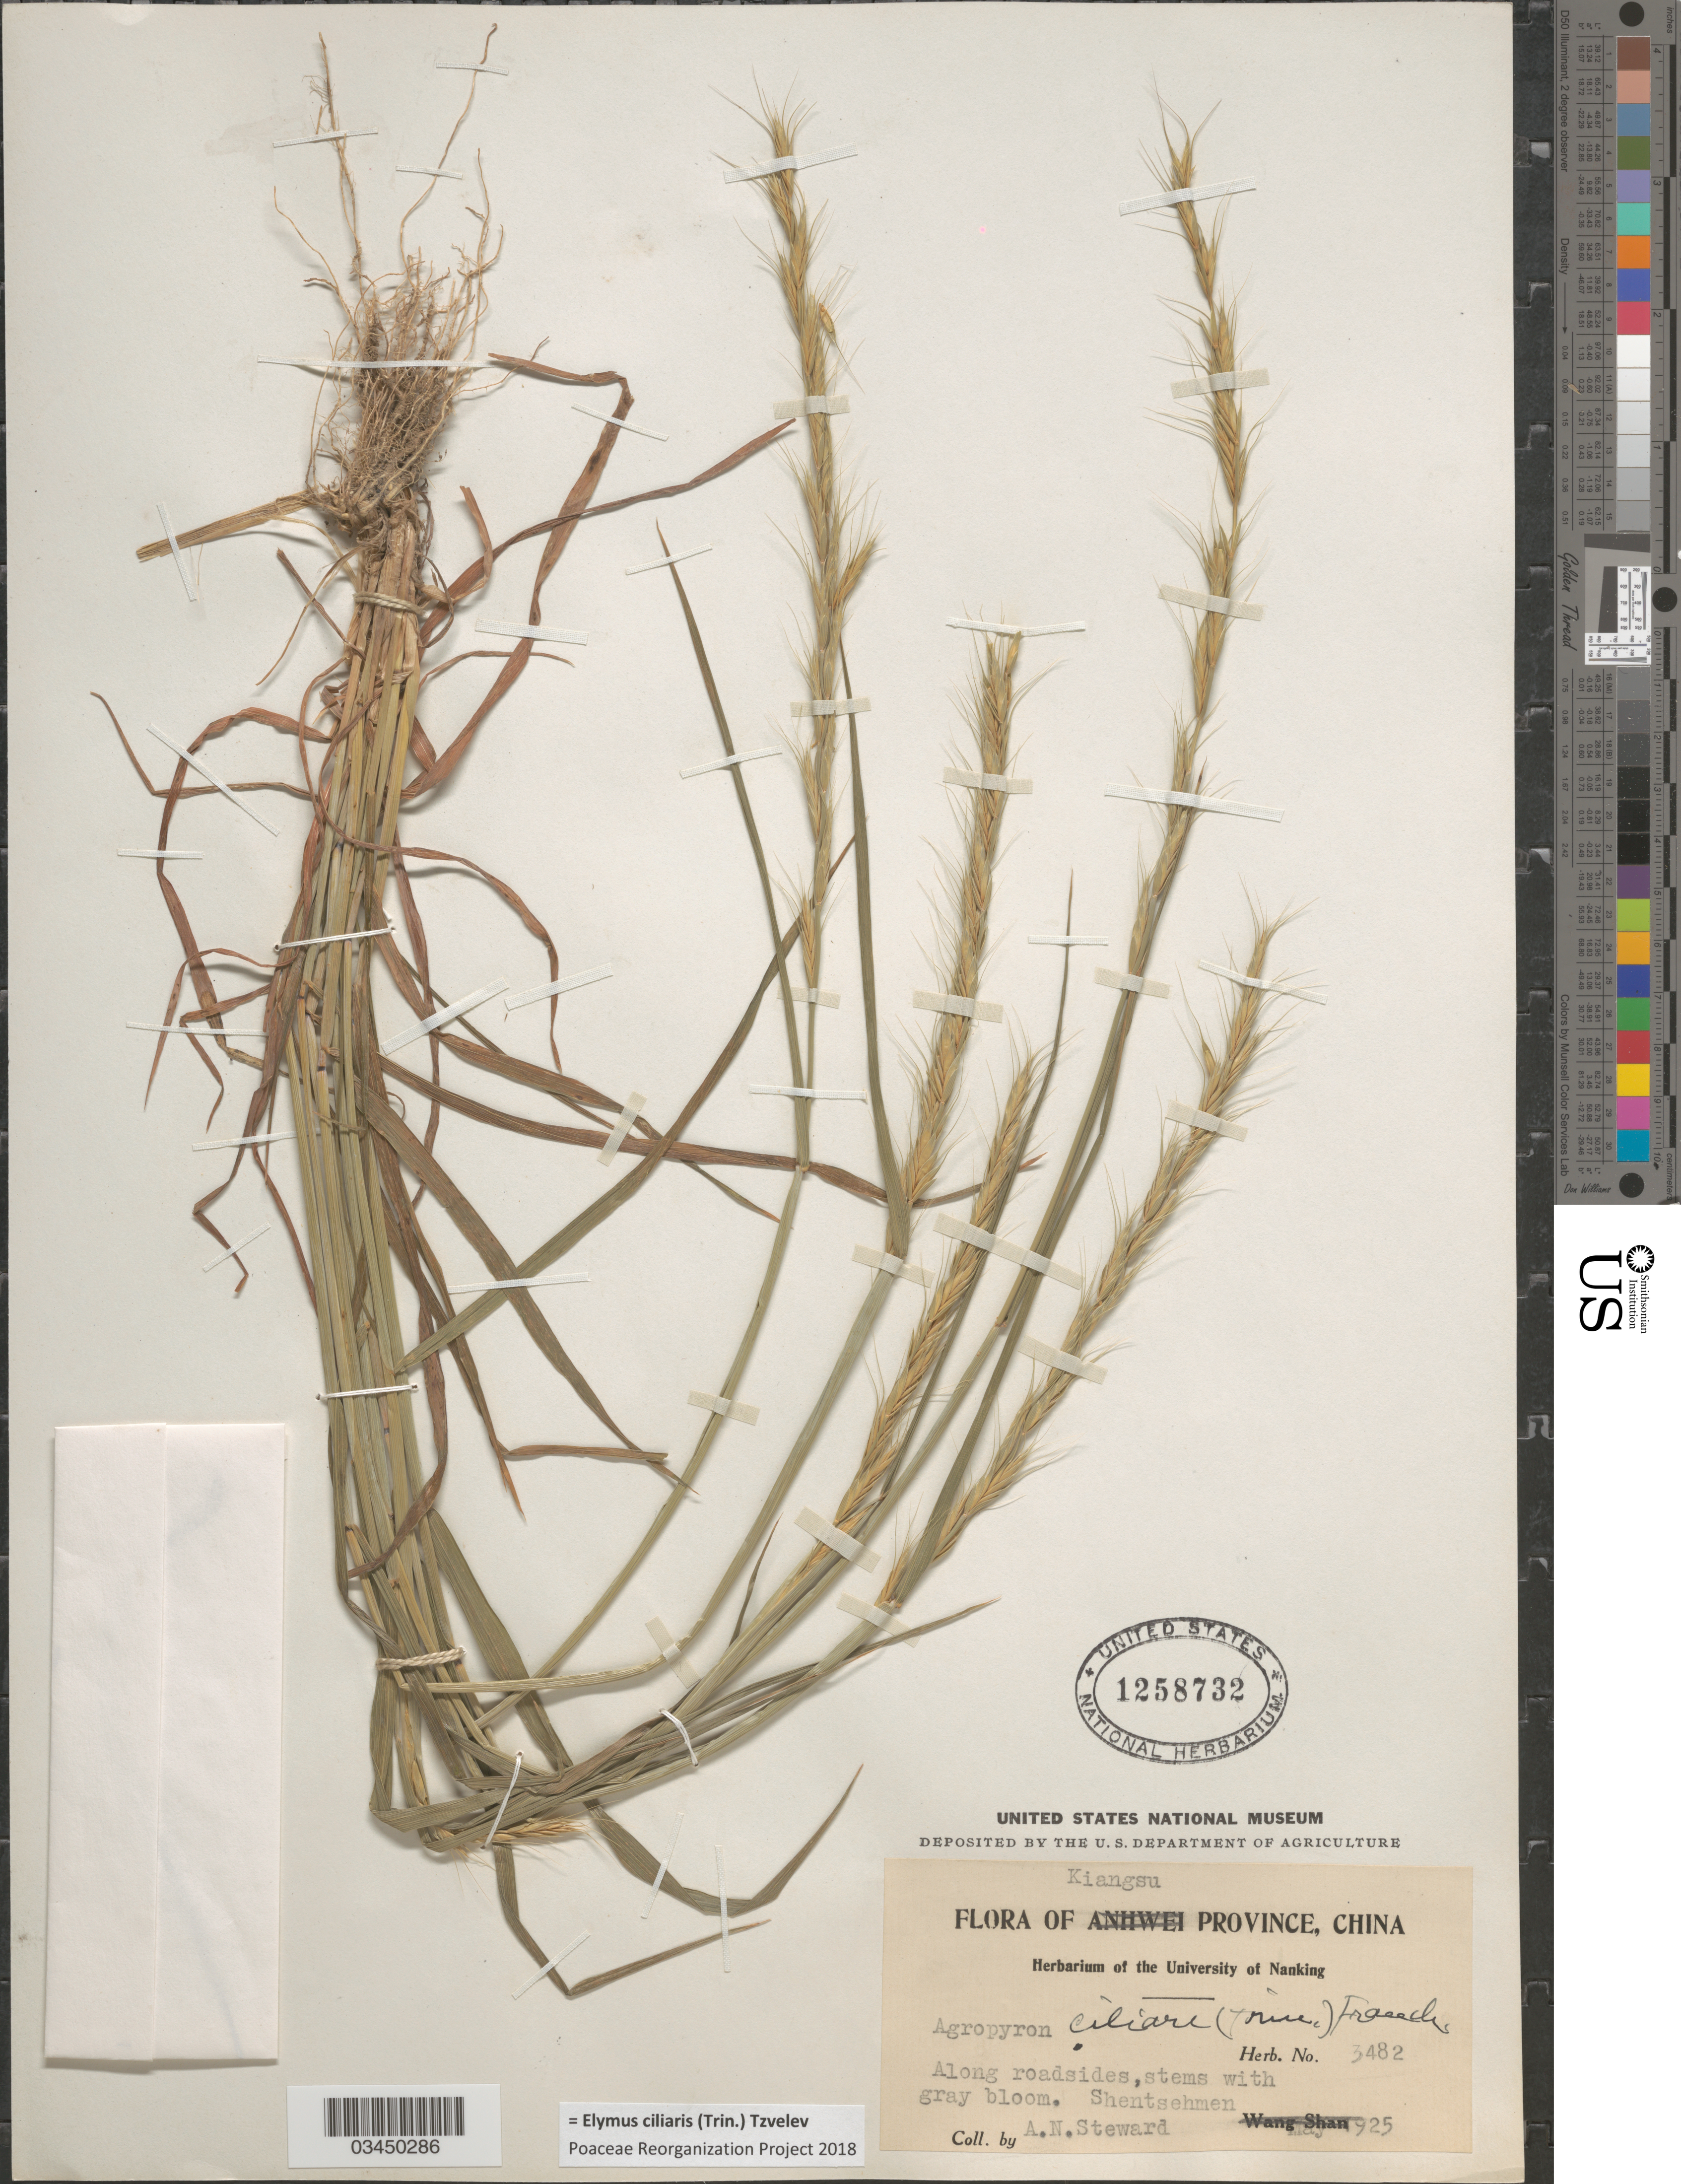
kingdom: Plantae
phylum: Tracheophyta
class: Liliopsida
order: Poales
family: Poaceae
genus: Elymus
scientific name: Elymus ciliaris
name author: (Trin.) Tzvelev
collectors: A. N. Steward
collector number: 3482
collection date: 1925-05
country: China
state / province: Jiangsu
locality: Kiangsu Province. Along roadsides.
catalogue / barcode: US 1258732